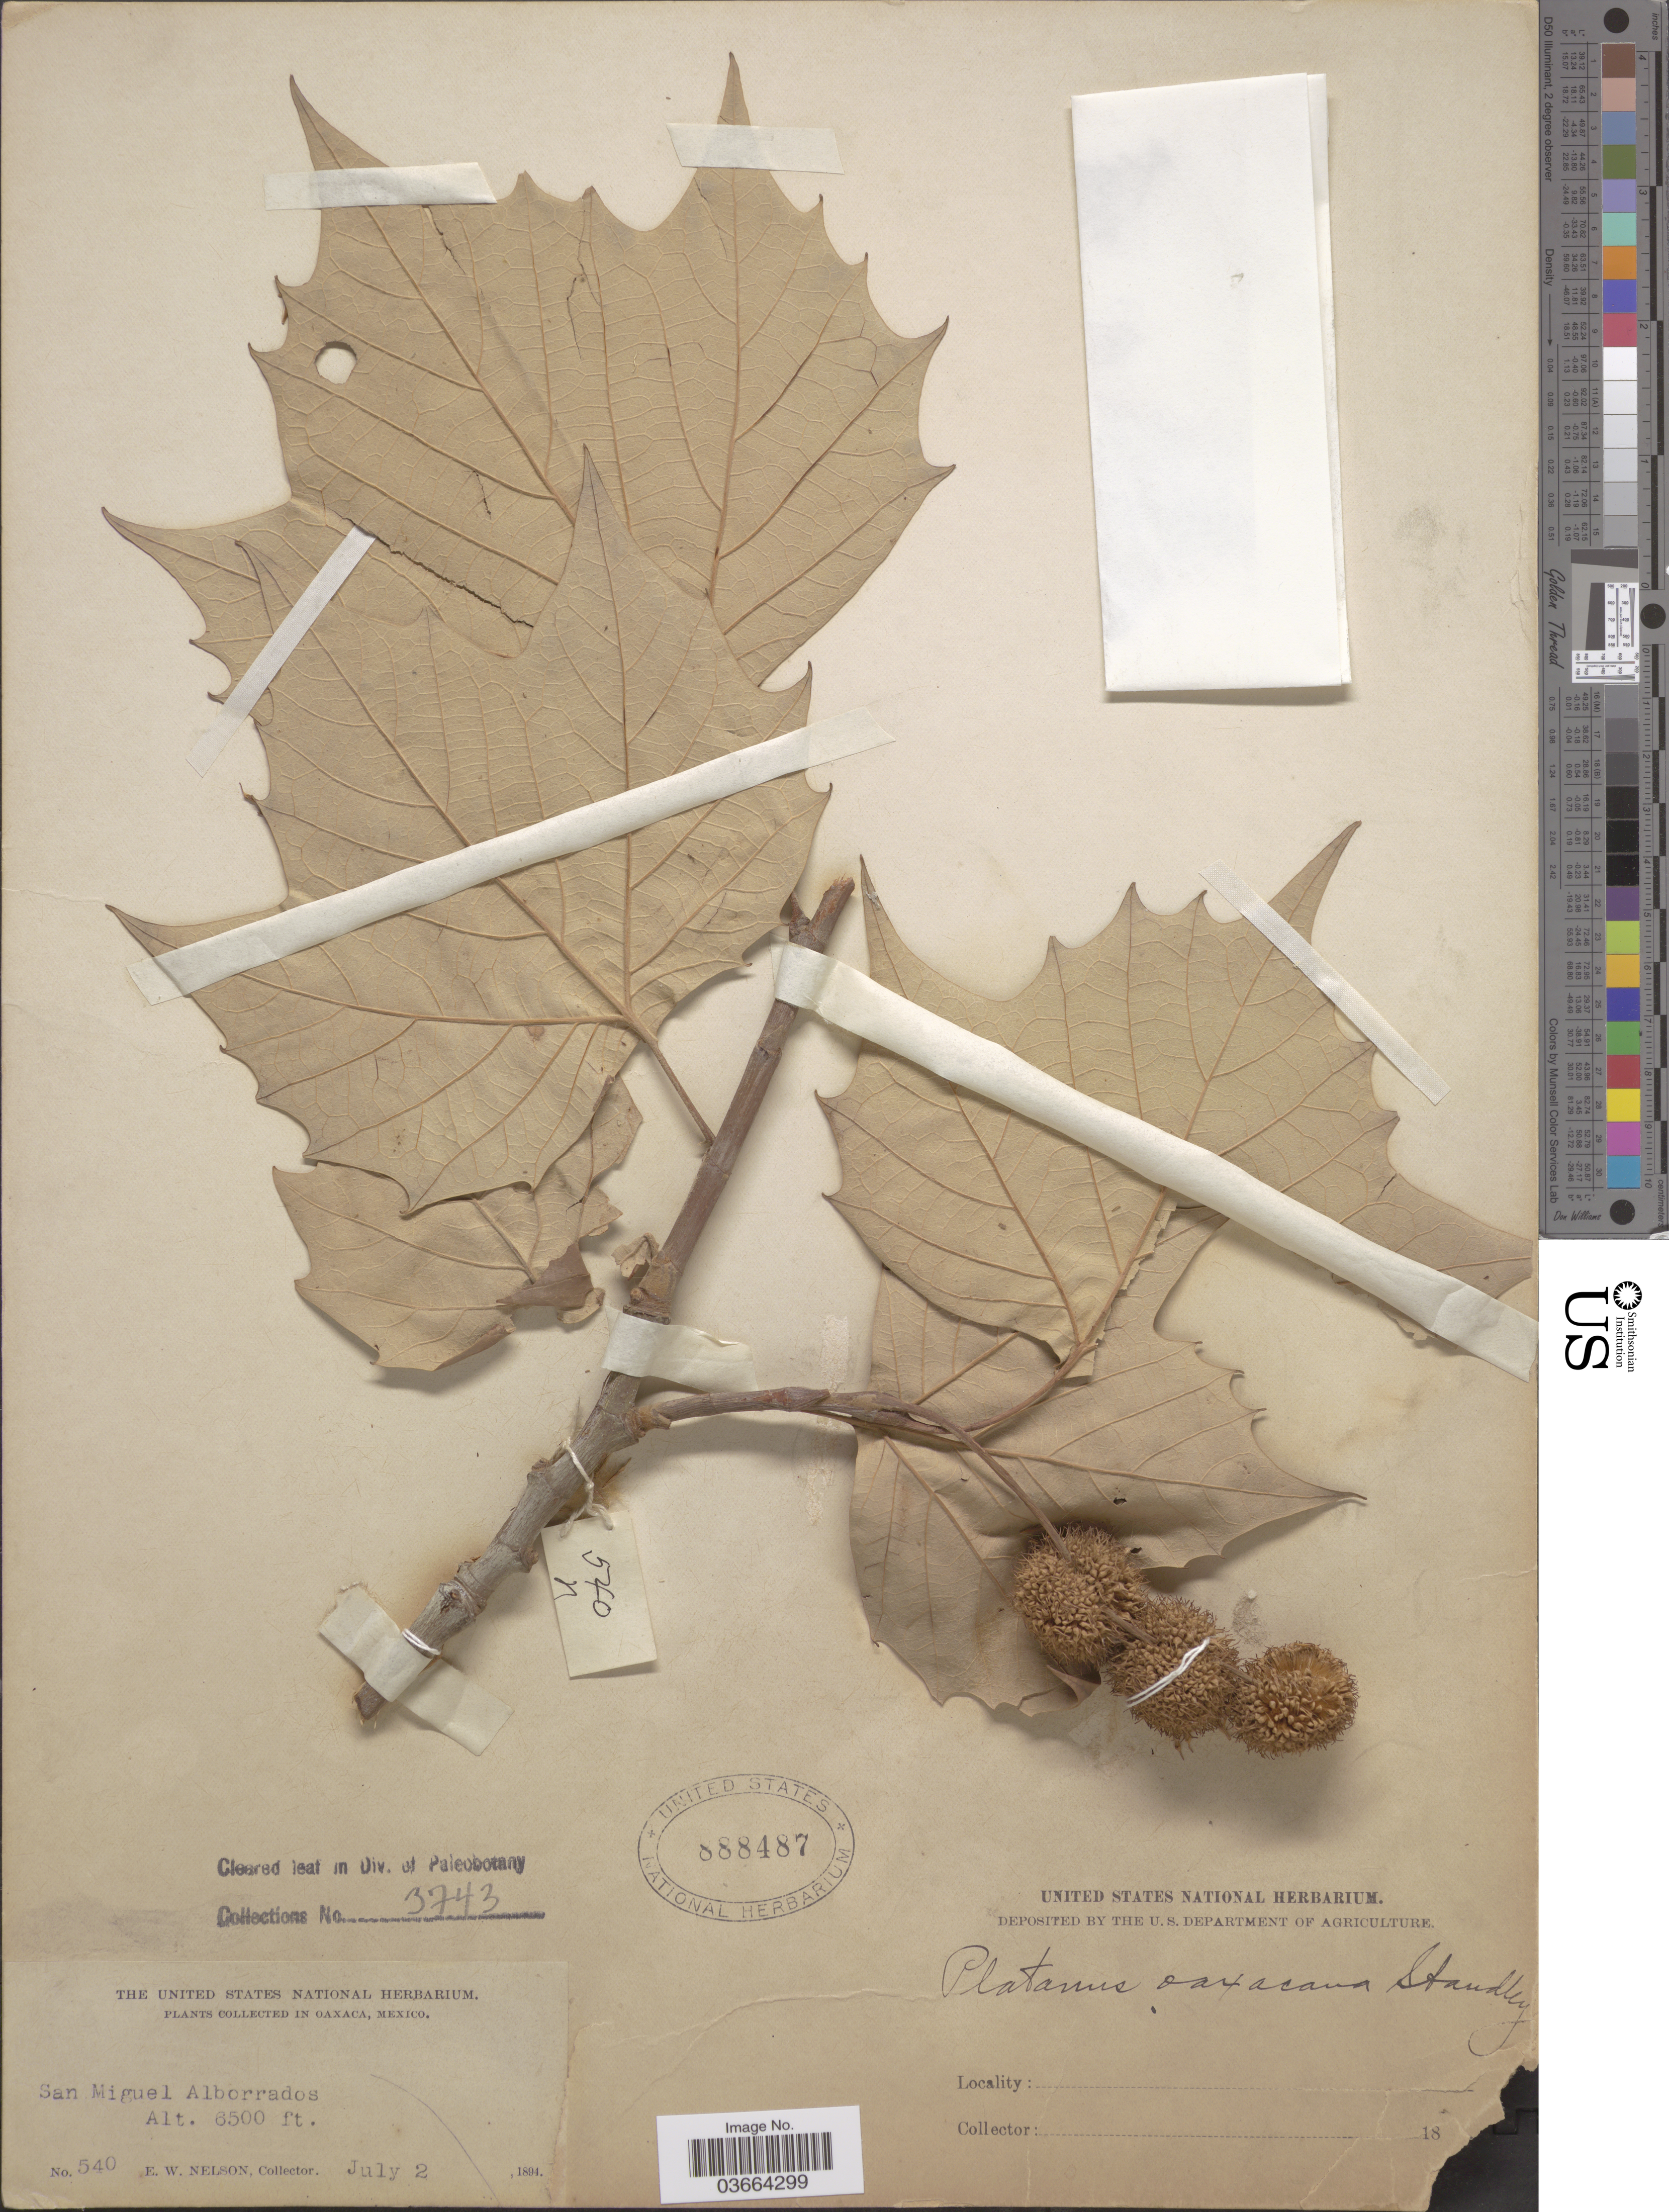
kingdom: Plantae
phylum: Tracheophyta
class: Magnoliopsida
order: Proteales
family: Platanaceae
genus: Platanus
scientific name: Platanus oaxacana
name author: Standl.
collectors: E. W. Nelson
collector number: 540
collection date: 1894-07-02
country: Mexico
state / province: México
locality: Oaxaca. San Miquel Alborrados.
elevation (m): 1981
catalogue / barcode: US 888487